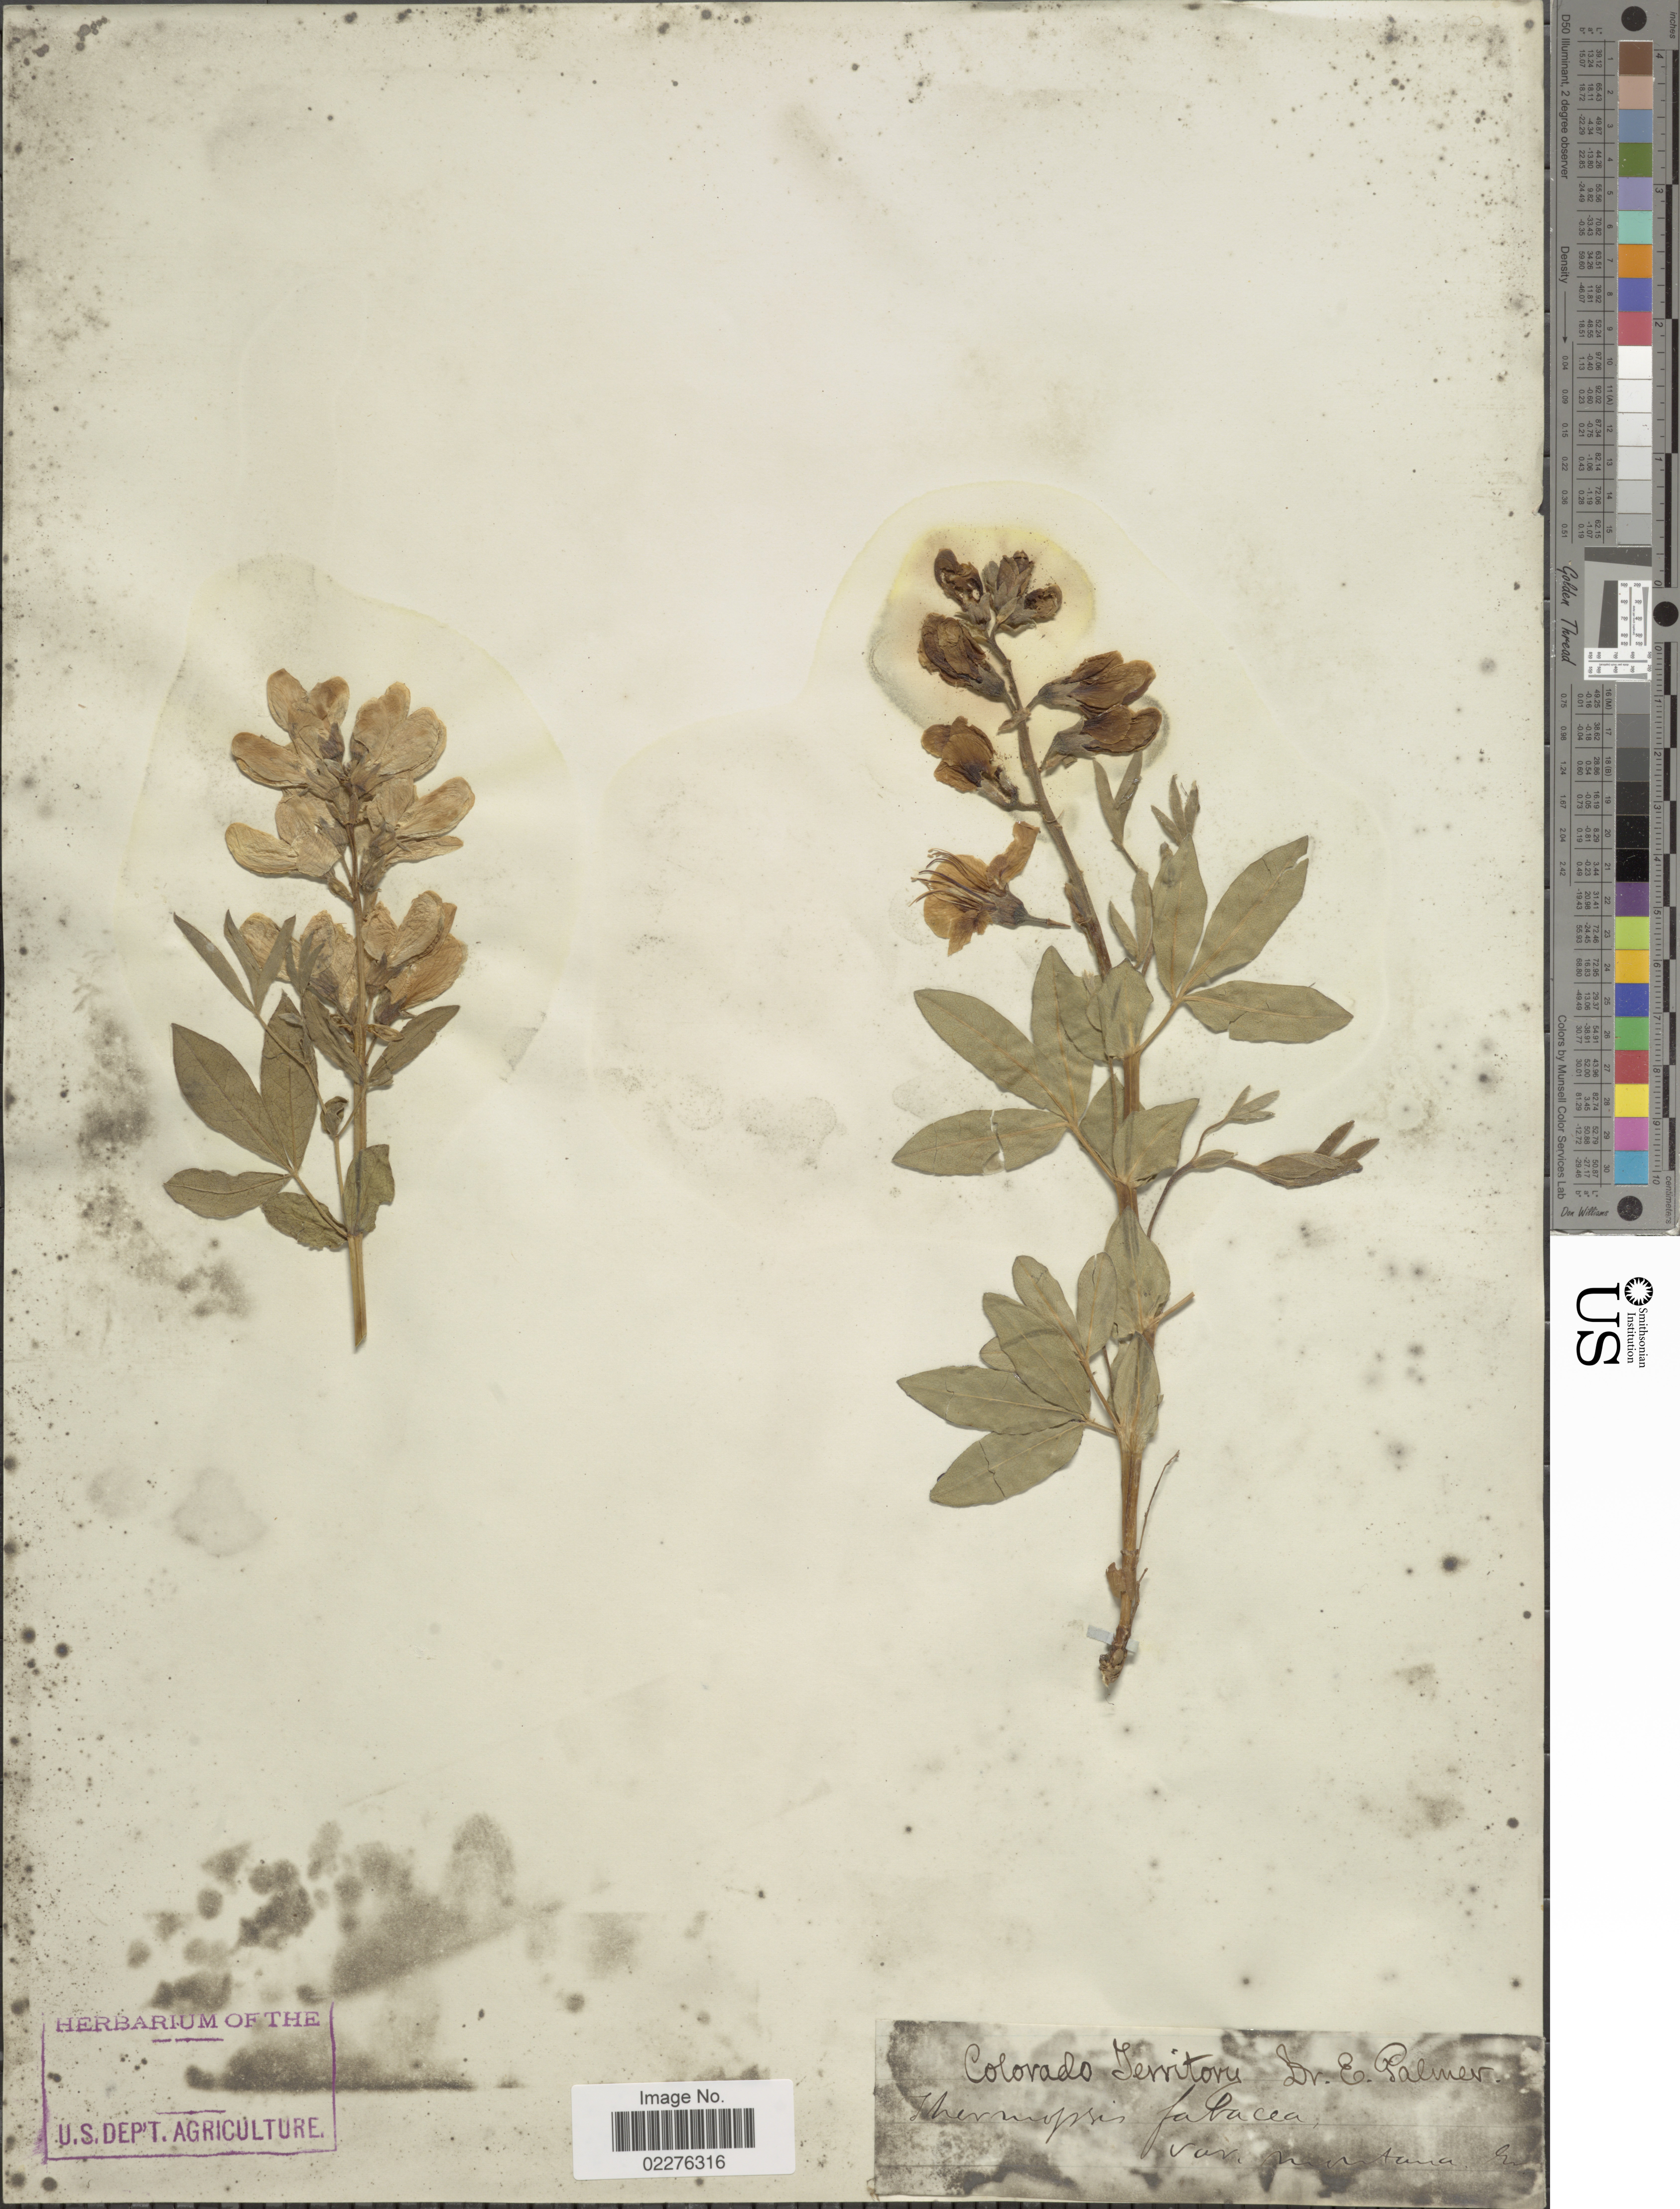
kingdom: Plantae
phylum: Tracheophyta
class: Magnoliopsida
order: Fabales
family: Fabaceae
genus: Thermopsis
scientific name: Thermopsis montana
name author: Nutt.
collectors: E. Palmer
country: United States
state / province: Colorado